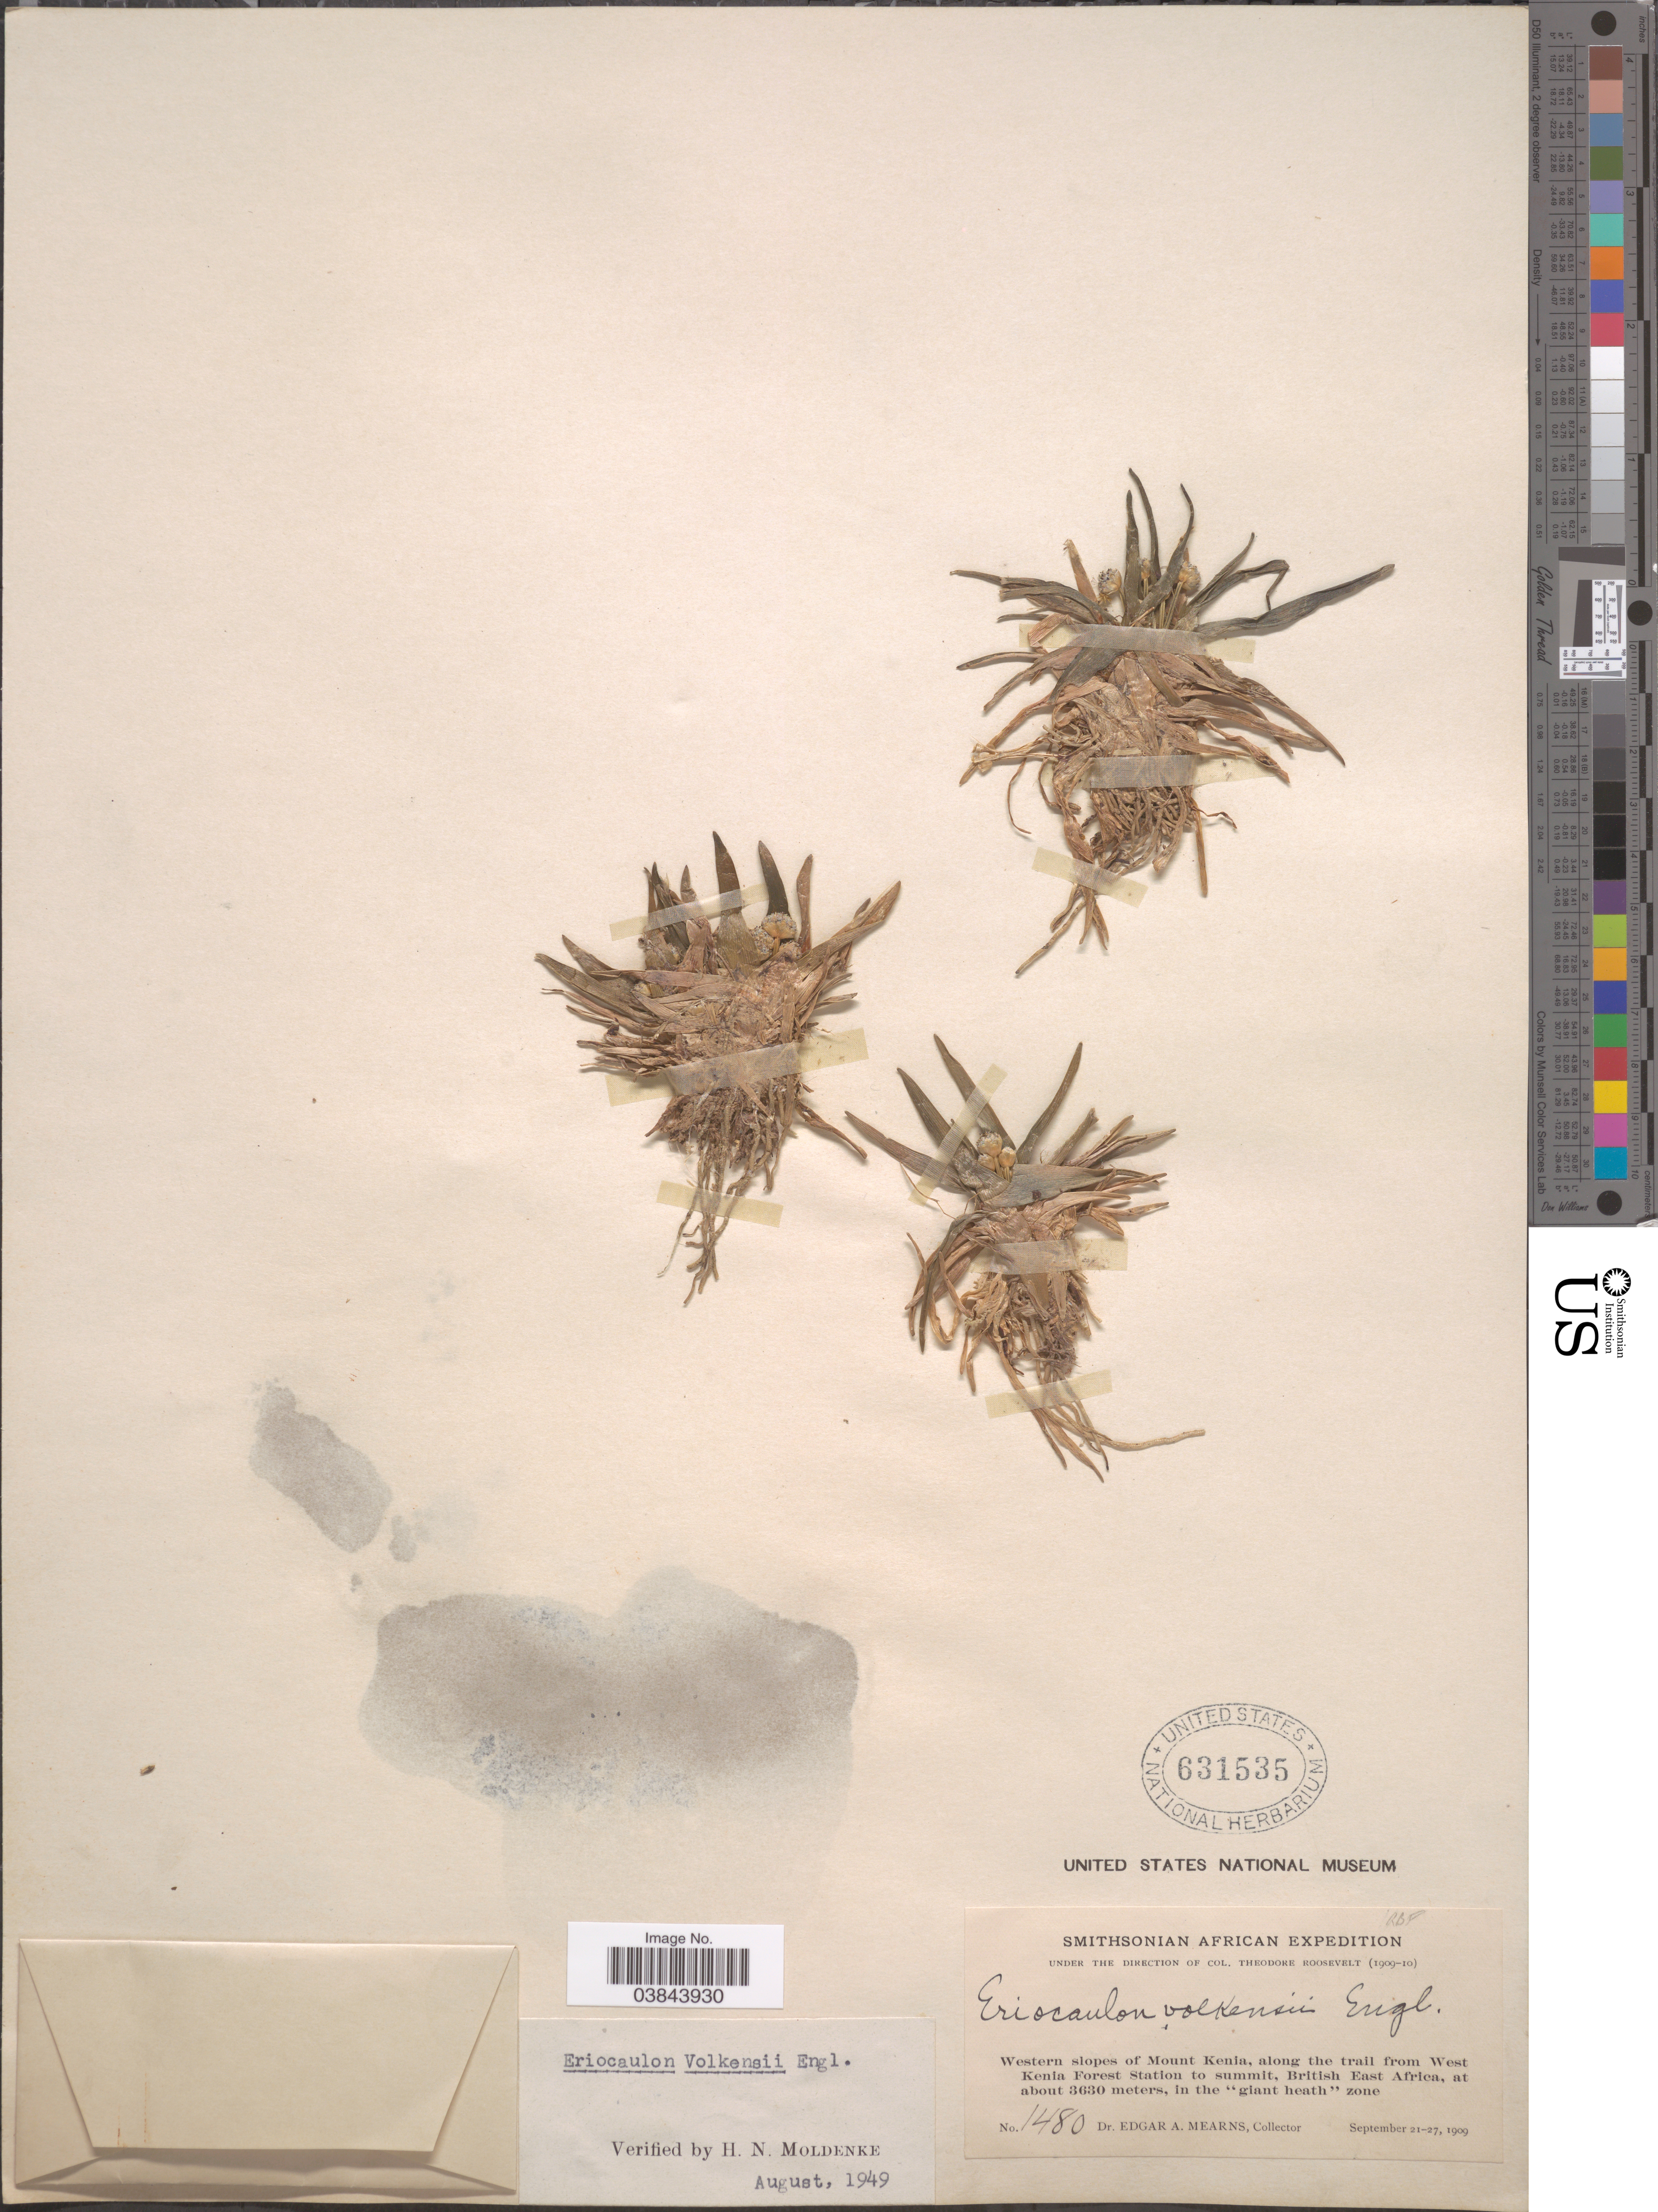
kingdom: Plantae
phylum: Tracheophyta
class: Liliopsida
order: Poales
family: Eriocaulaceae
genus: Eriocaulon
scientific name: Eriocaulon volkensii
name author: Engl.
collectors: E. A. Mearns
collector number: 1480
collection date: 1909-09-21/1909-09-27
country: Kenya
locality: Western slopes of Mount Kenia, along the trail from West Kenia Forest Station to summit, British East Africa, in the 'giant heath' zone.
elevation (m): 3630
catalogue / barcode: US 631535